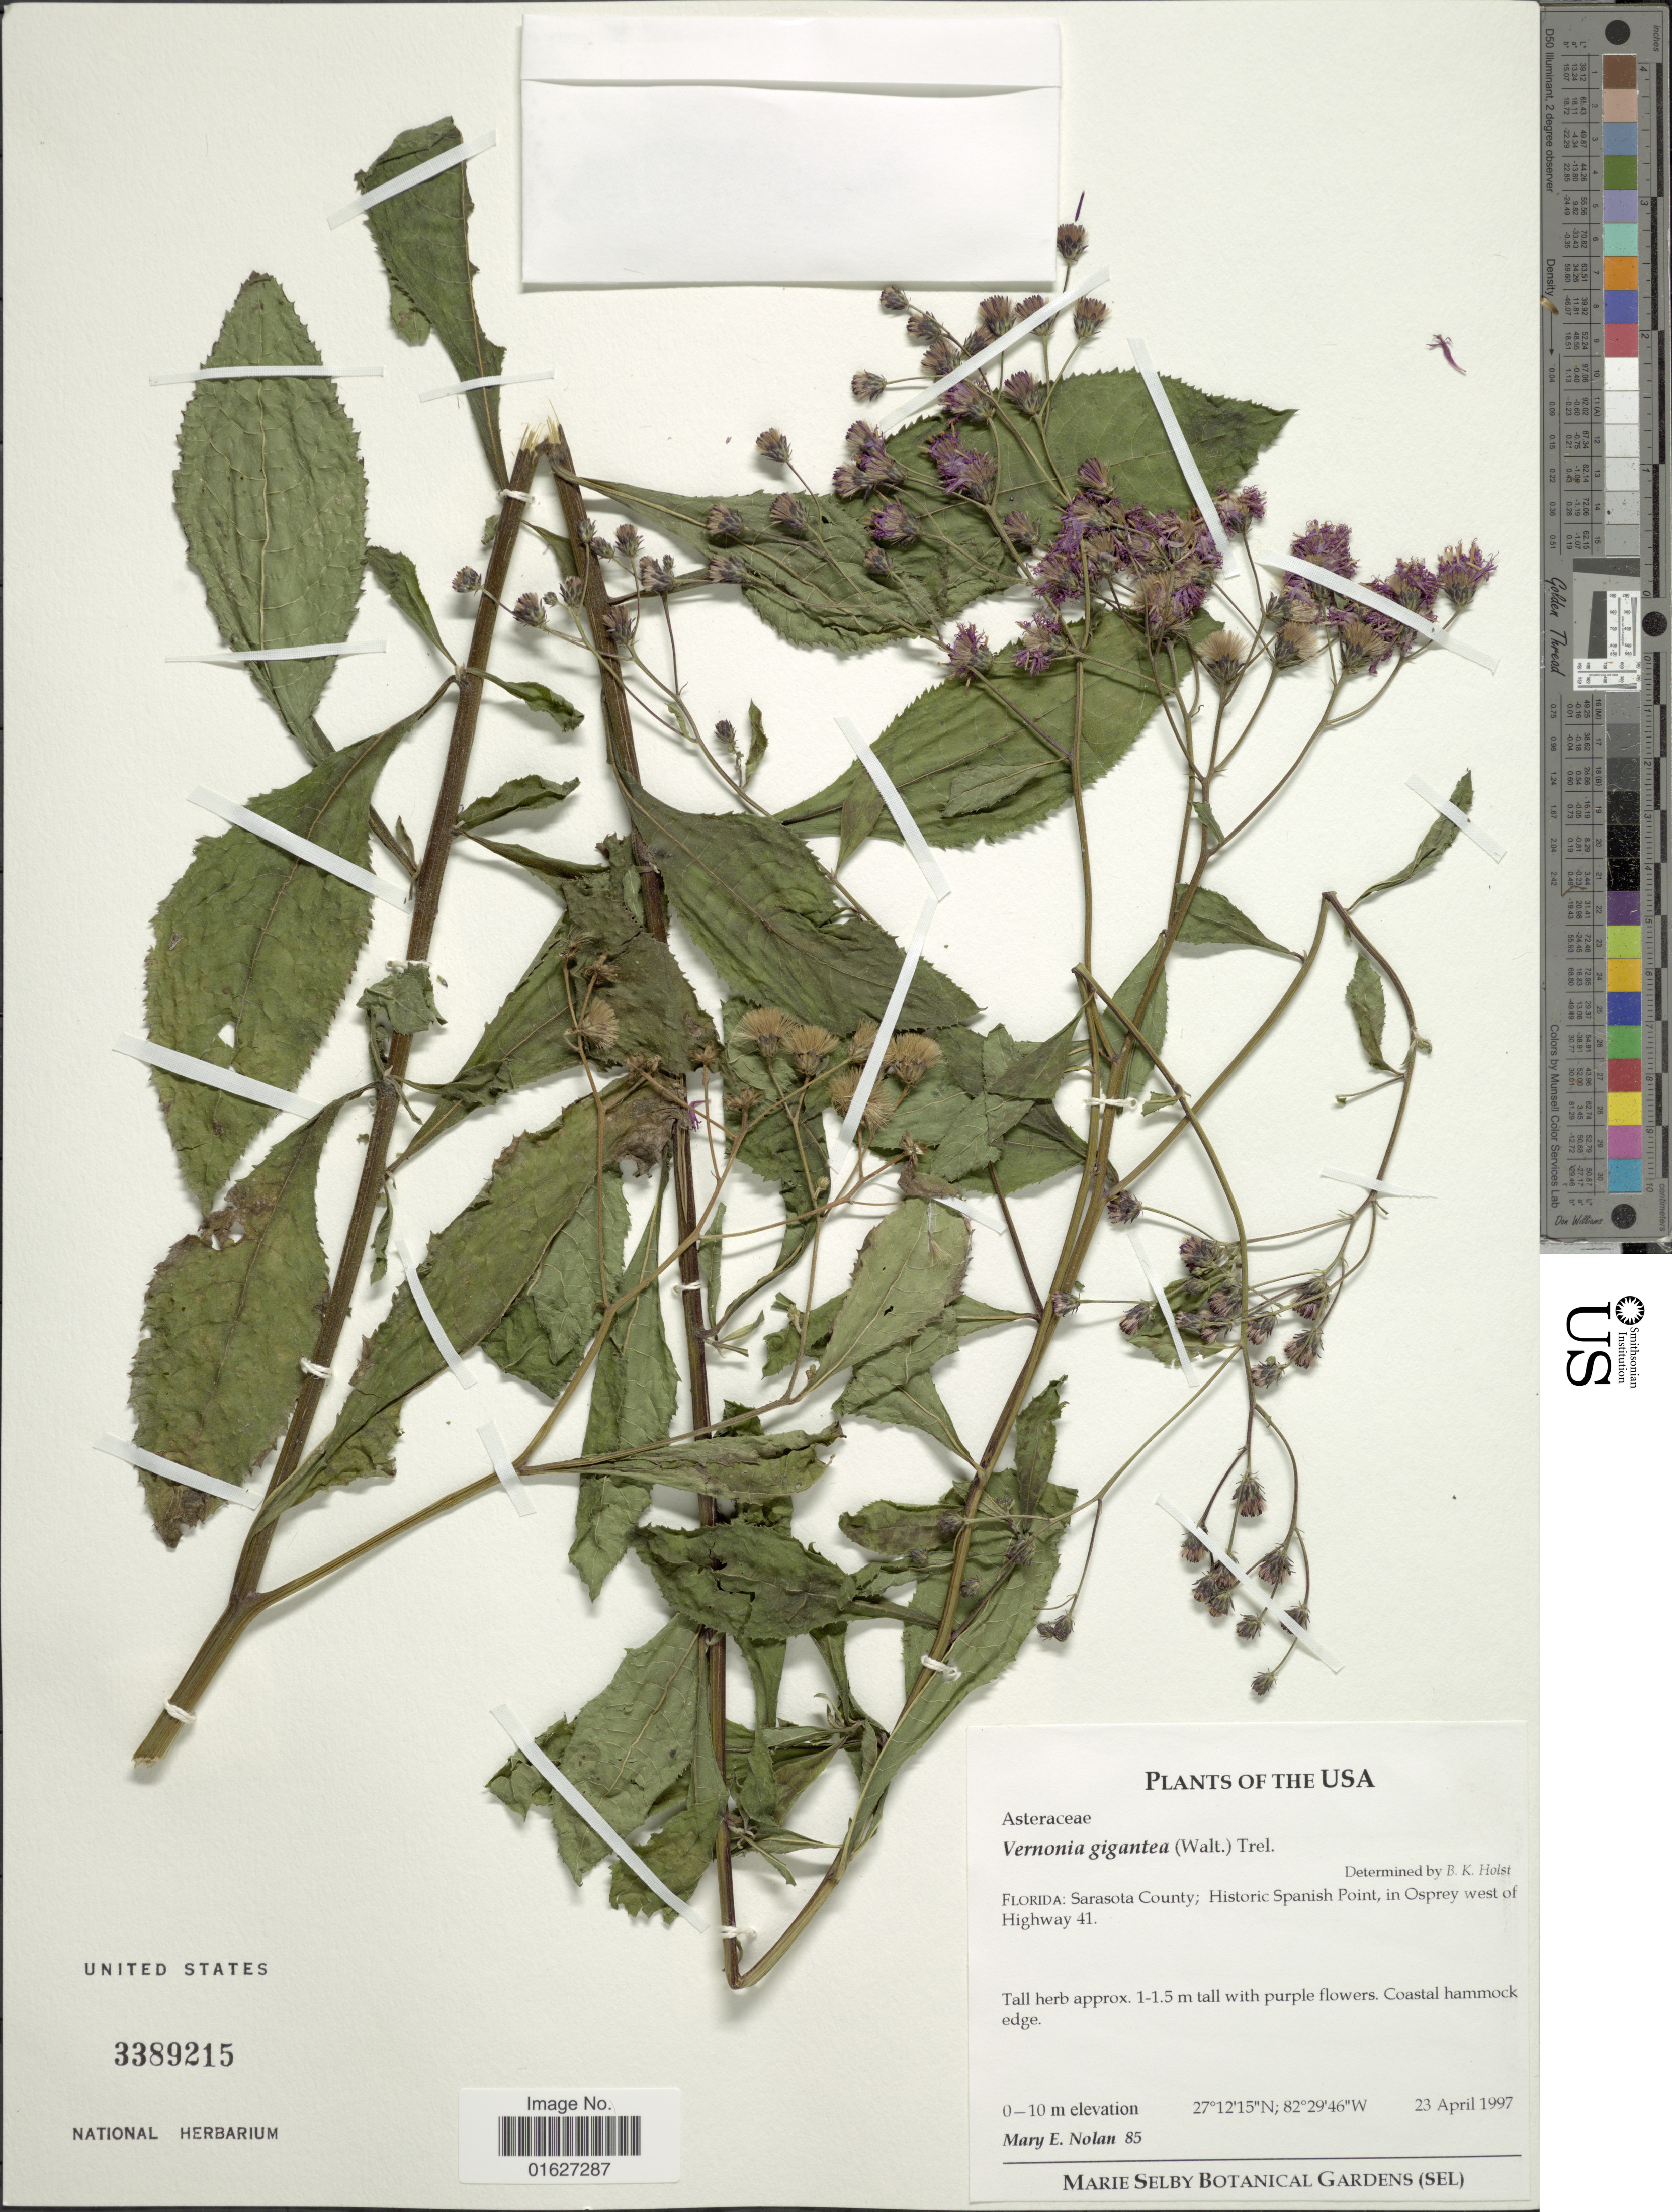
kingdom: Plantae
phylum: Tracheophyta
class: Magnoliopsida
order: Asterales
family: Asteraceae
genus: Vernonia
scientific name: Vernonia gigantea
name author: (Walter) Trel.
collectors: M. Nolan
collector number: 85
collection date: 1997-04-23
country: United States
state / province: Florida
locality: USA.Florida: Sarasota County; Historic Spanins Point, in Osprey west of Highway 41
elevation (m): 0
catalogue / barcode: US 3389215